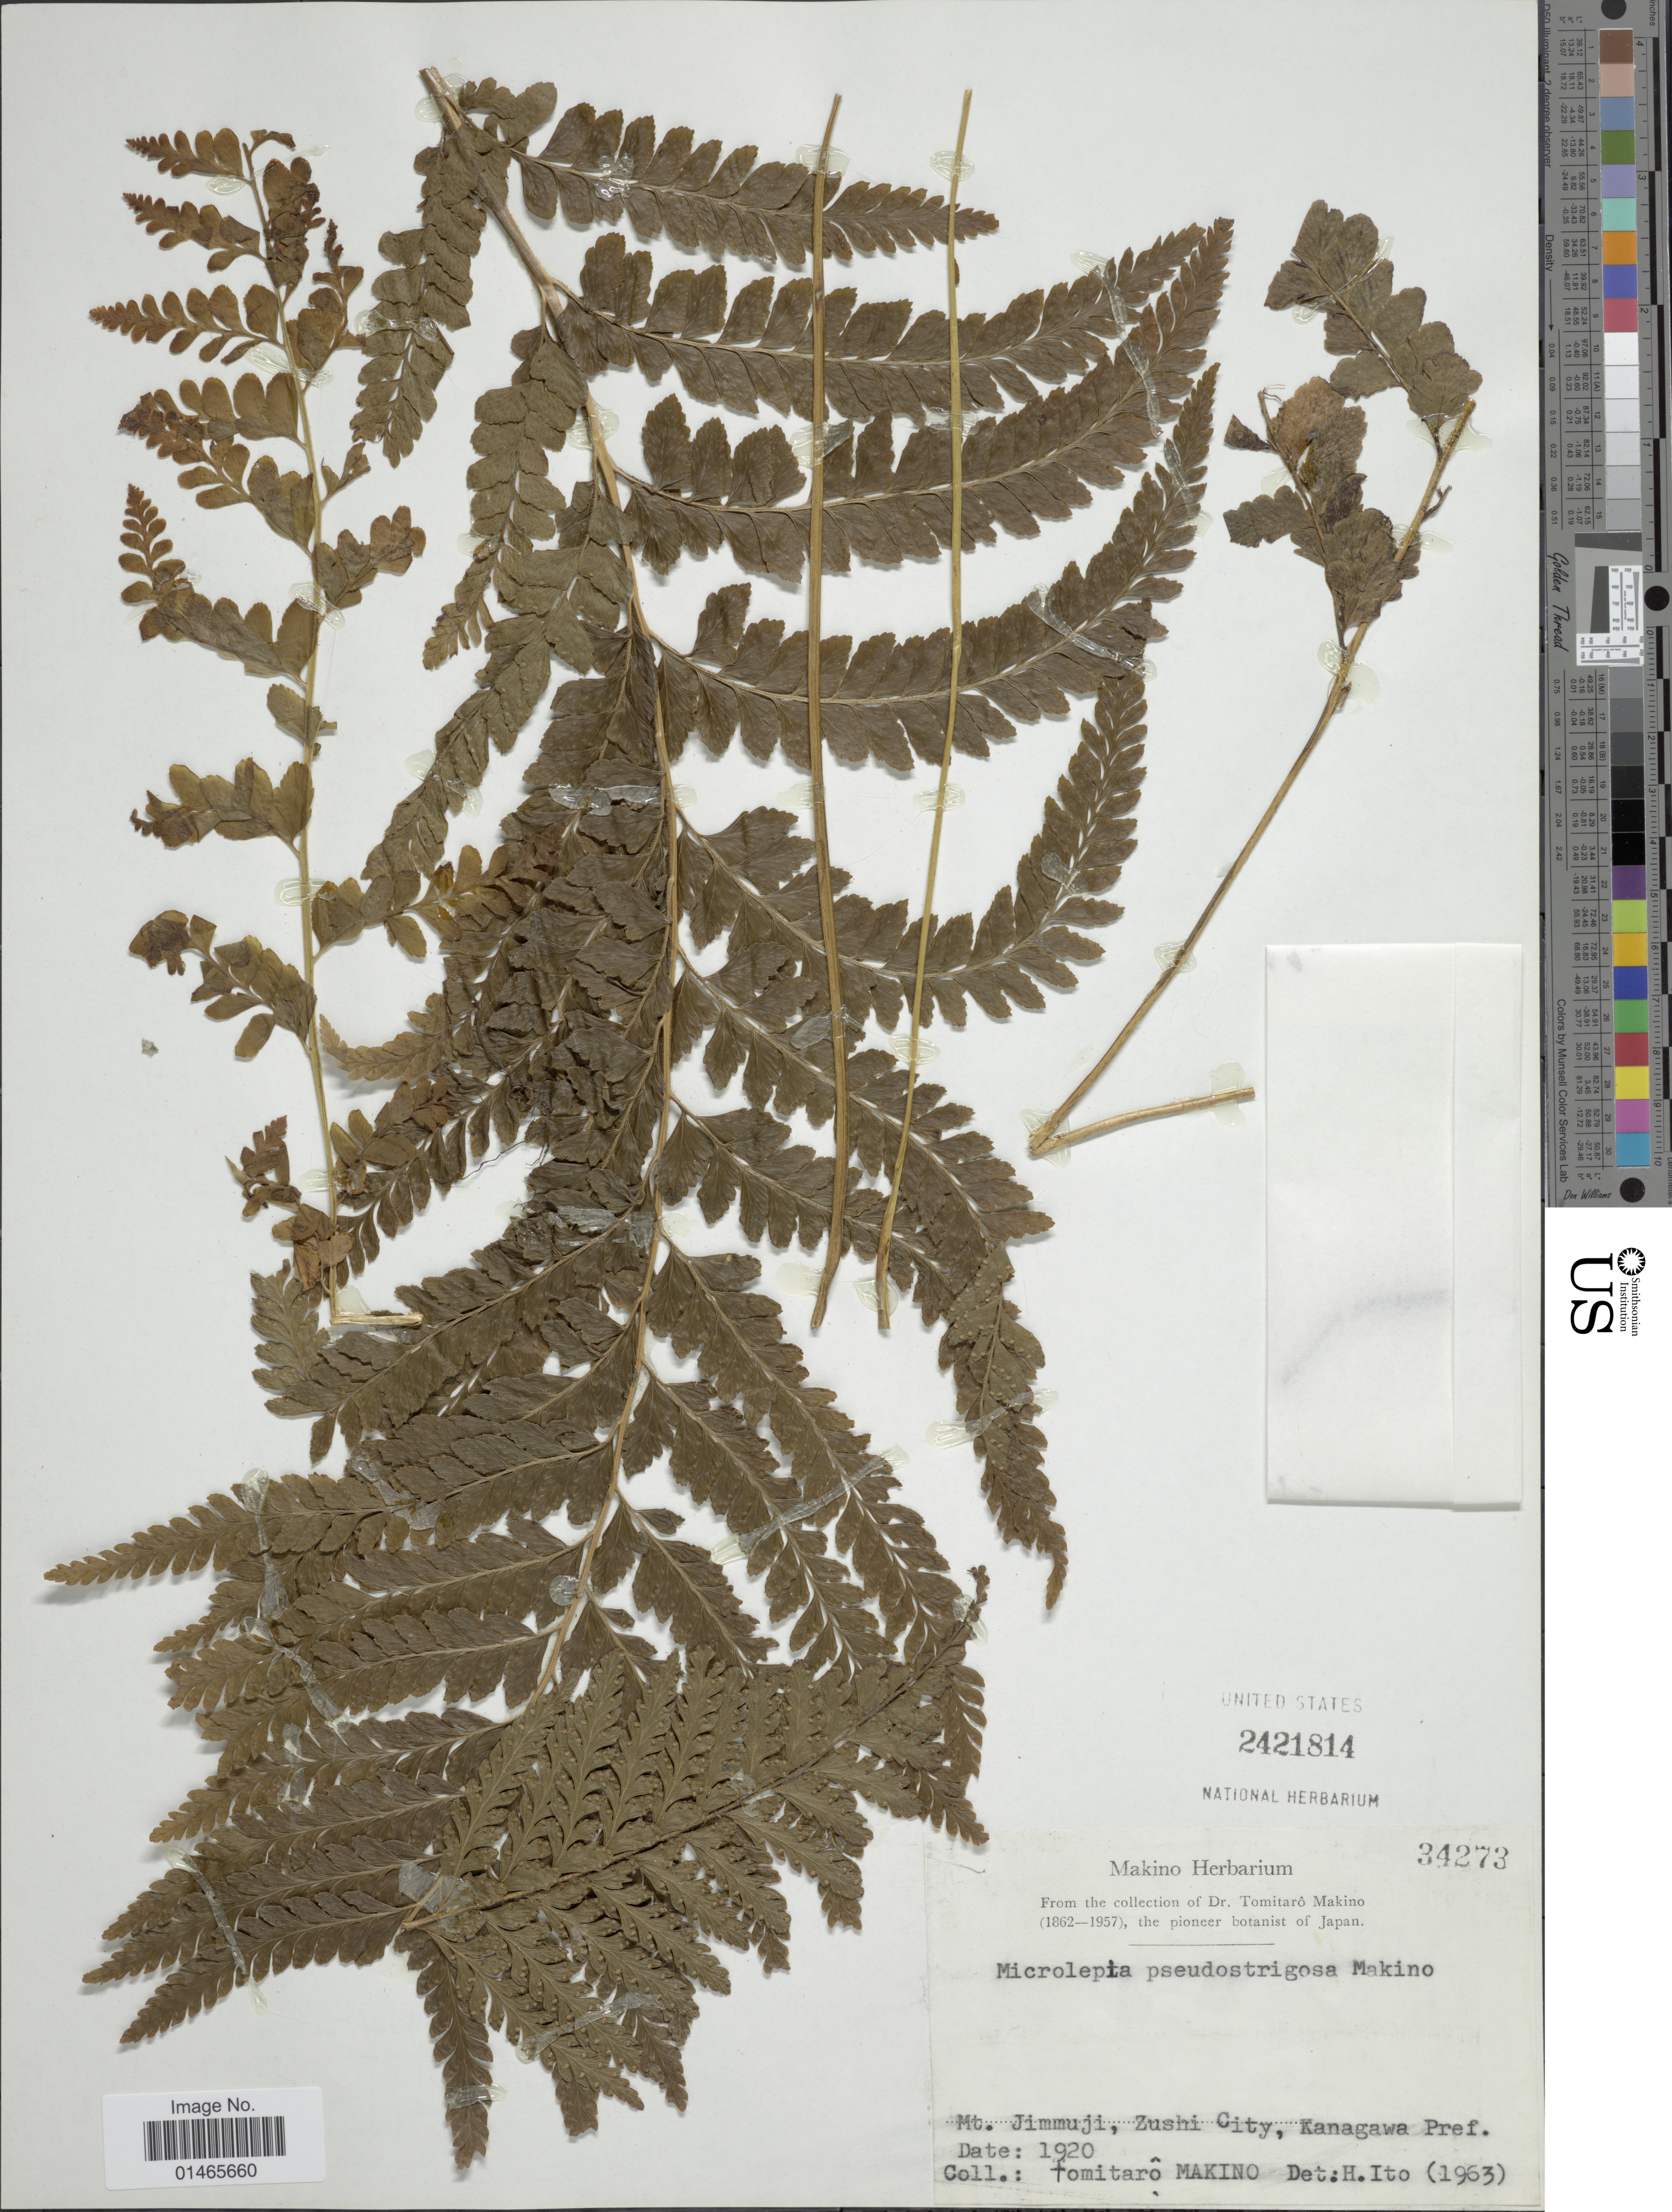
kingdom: Plantae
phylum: Tracheophyta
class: Polypodiopsida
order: Polypodiales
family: Dennstaedtiaceae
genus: Microlepia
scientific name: Microlepia pseudostrigosa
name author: Makino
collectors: T. Makino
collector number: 34273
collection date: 1920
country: Japan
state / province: Kanagawa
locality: Mt. Jimmuji, Zushi City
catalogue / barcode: US 2421814